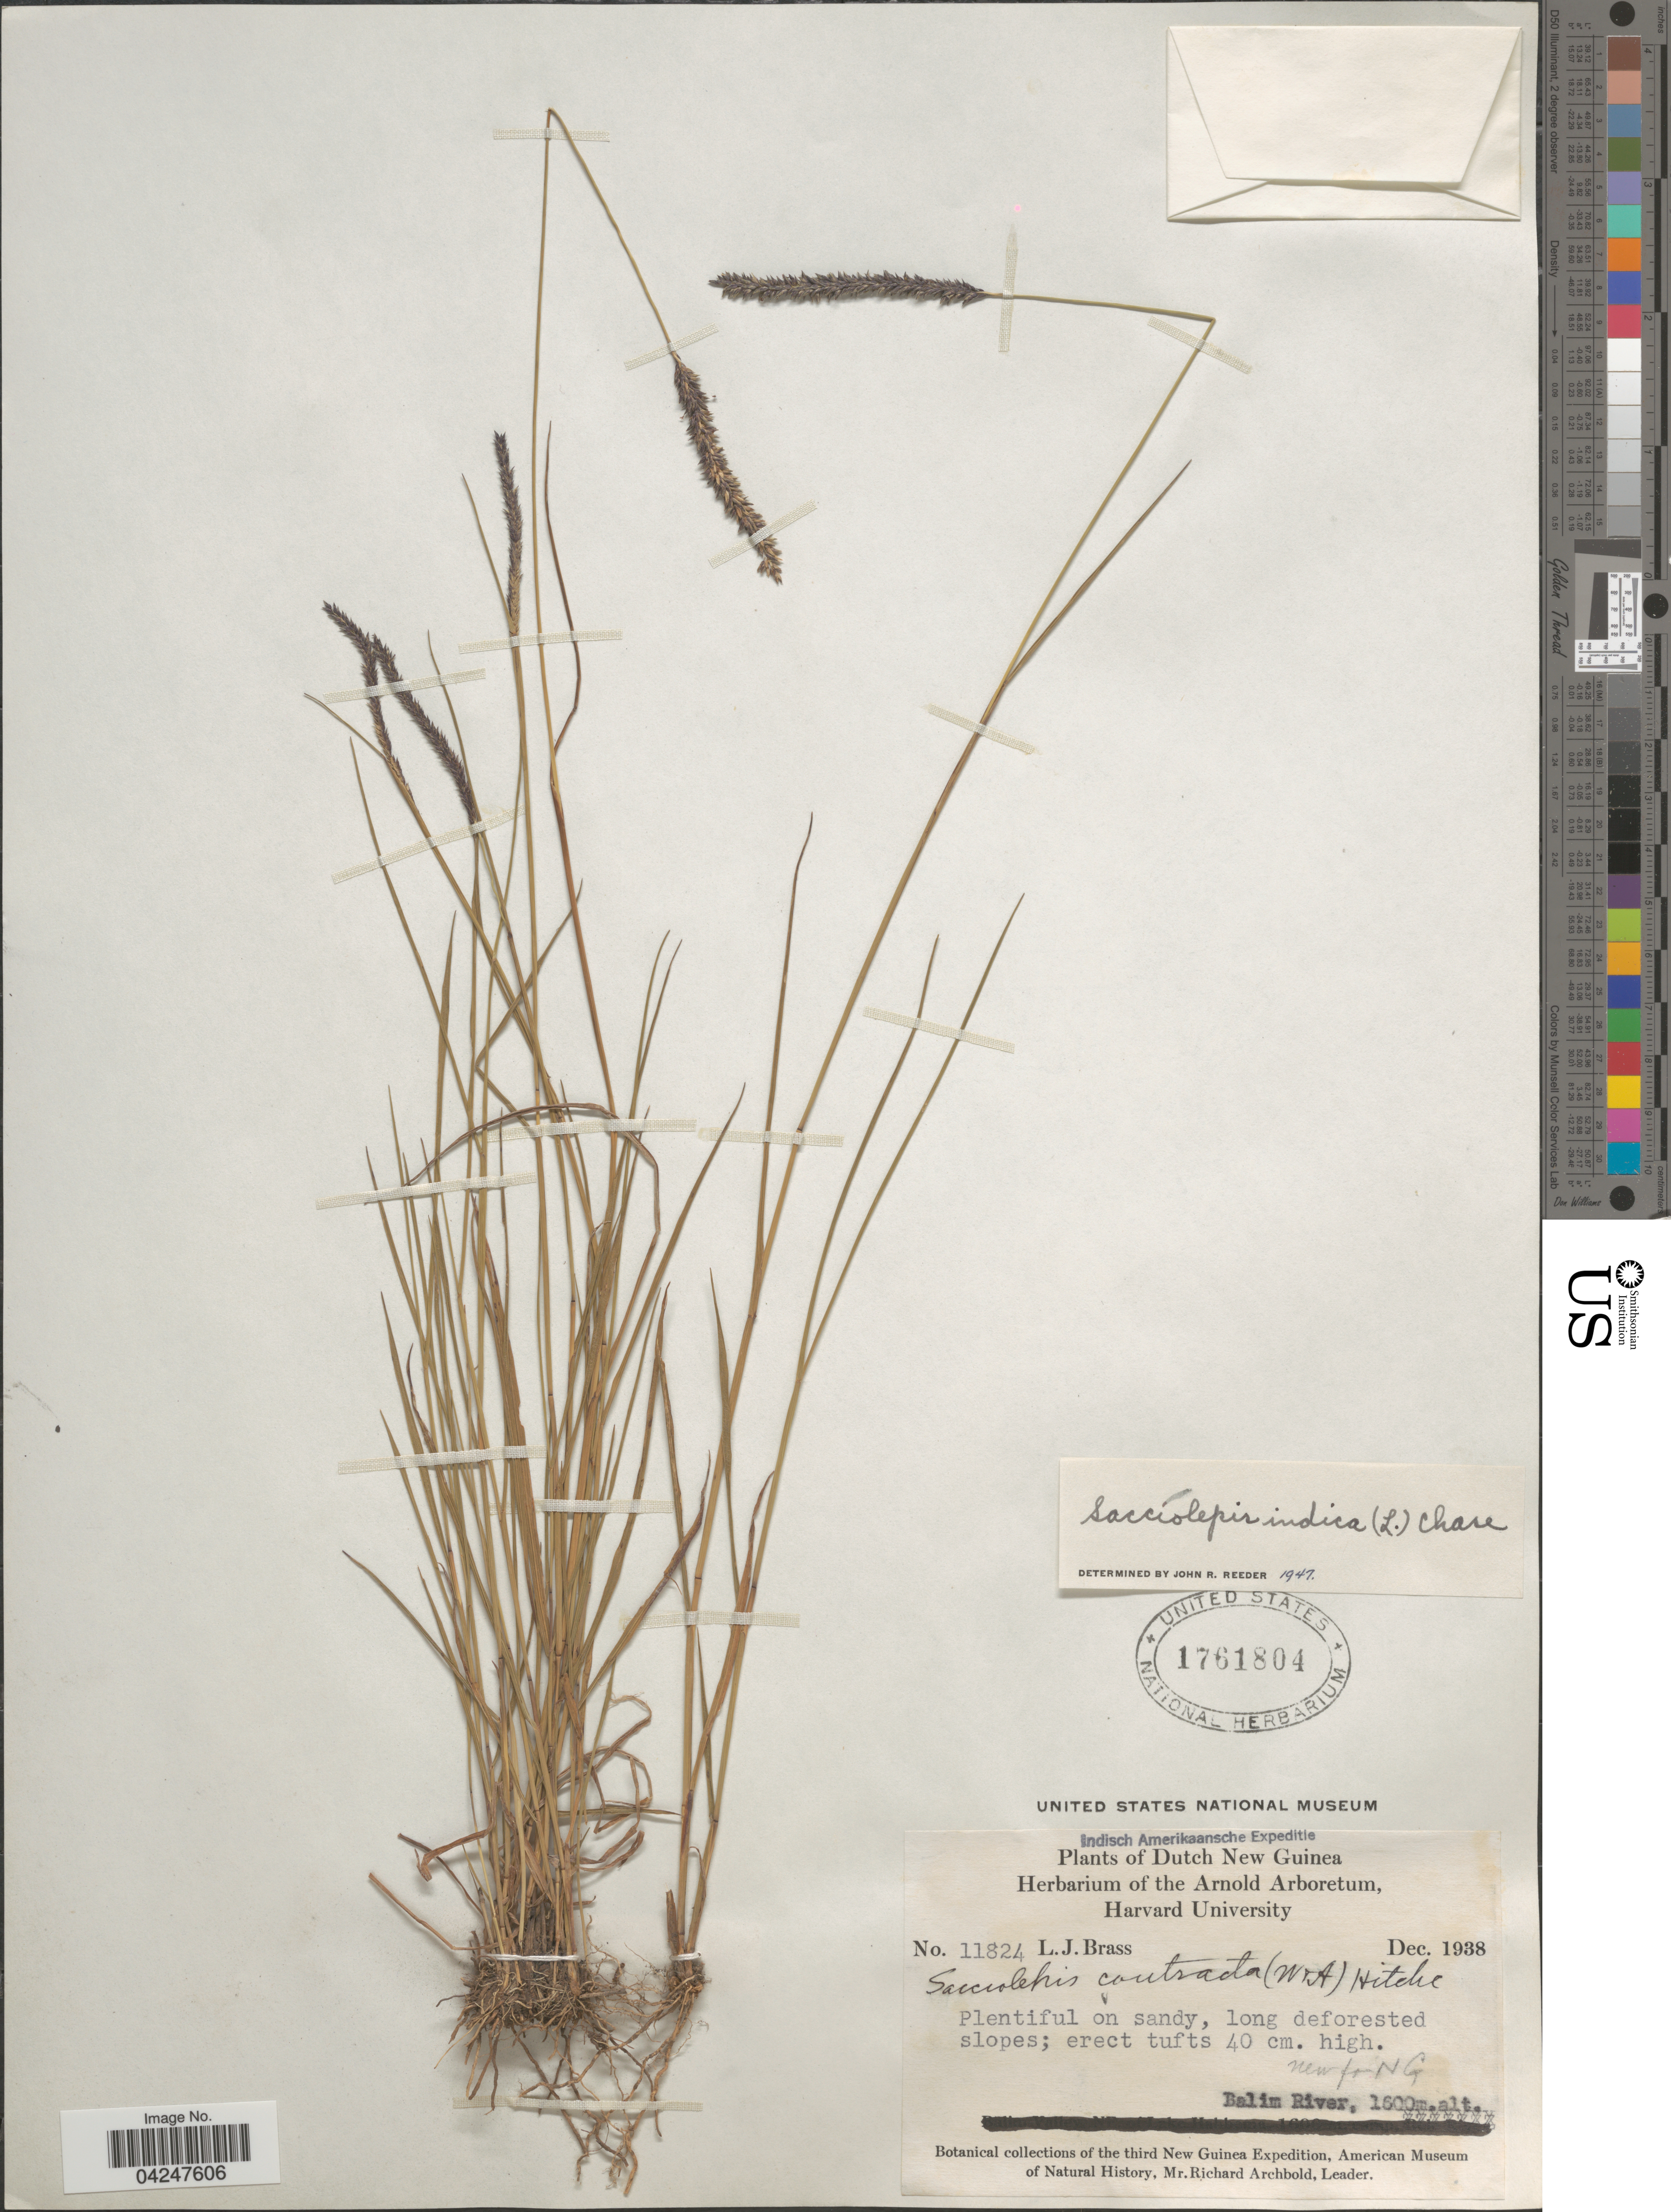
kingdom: Plantae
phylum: Tracheophyta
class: Liliopsida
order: Poales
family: Poaceae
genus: Sacciolepis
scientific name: Sacciolepis indica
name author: (L.) Chase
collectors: L. J. Brass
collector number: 11824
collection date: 1938-12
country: Indonesia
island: New Guinea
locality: Indisch Amerikaansche Expeditie. Dutch New Guinea. Balim River.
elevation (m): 1600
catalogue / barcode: US 1761804